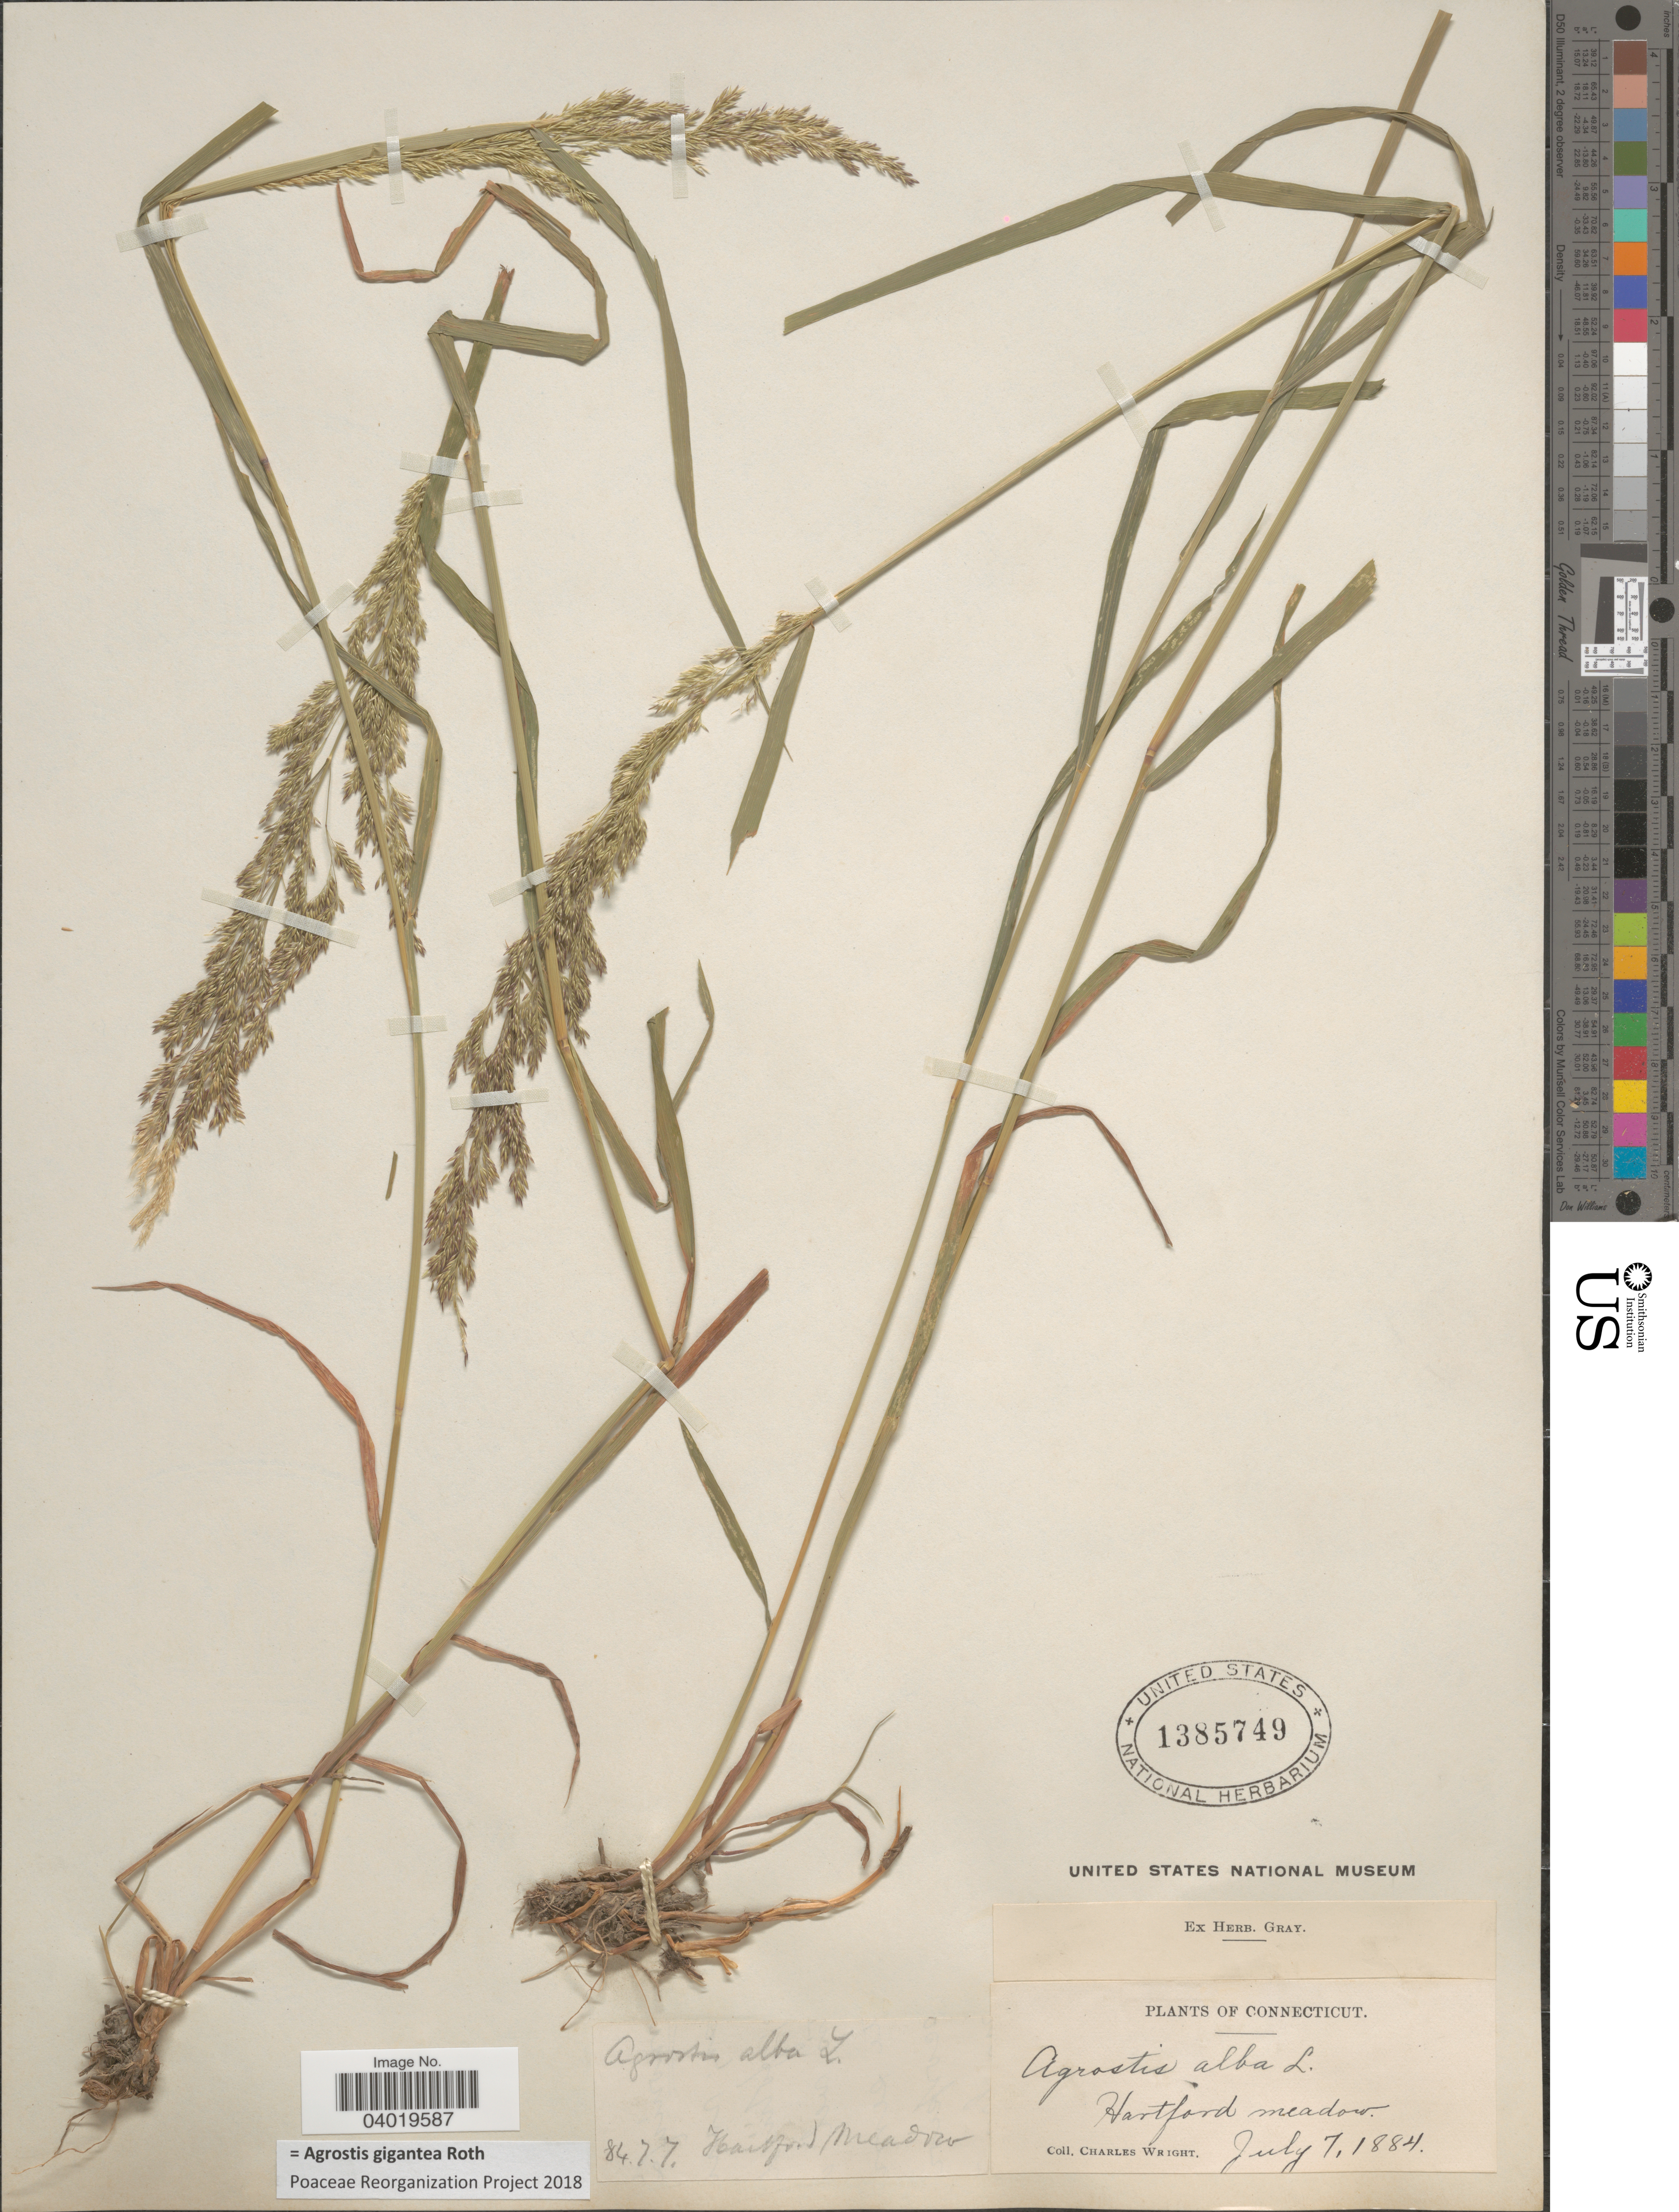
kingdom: Plantae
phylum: Tracheophyta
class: Liliopsida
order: Poales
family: Poaceae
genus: Agrostis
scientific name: Agrostis gigantea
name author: Roth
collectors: C. Wright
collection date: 1884-07-07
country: United States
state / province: Connecticut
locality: Hartford meadow.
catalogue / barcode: US 1385749